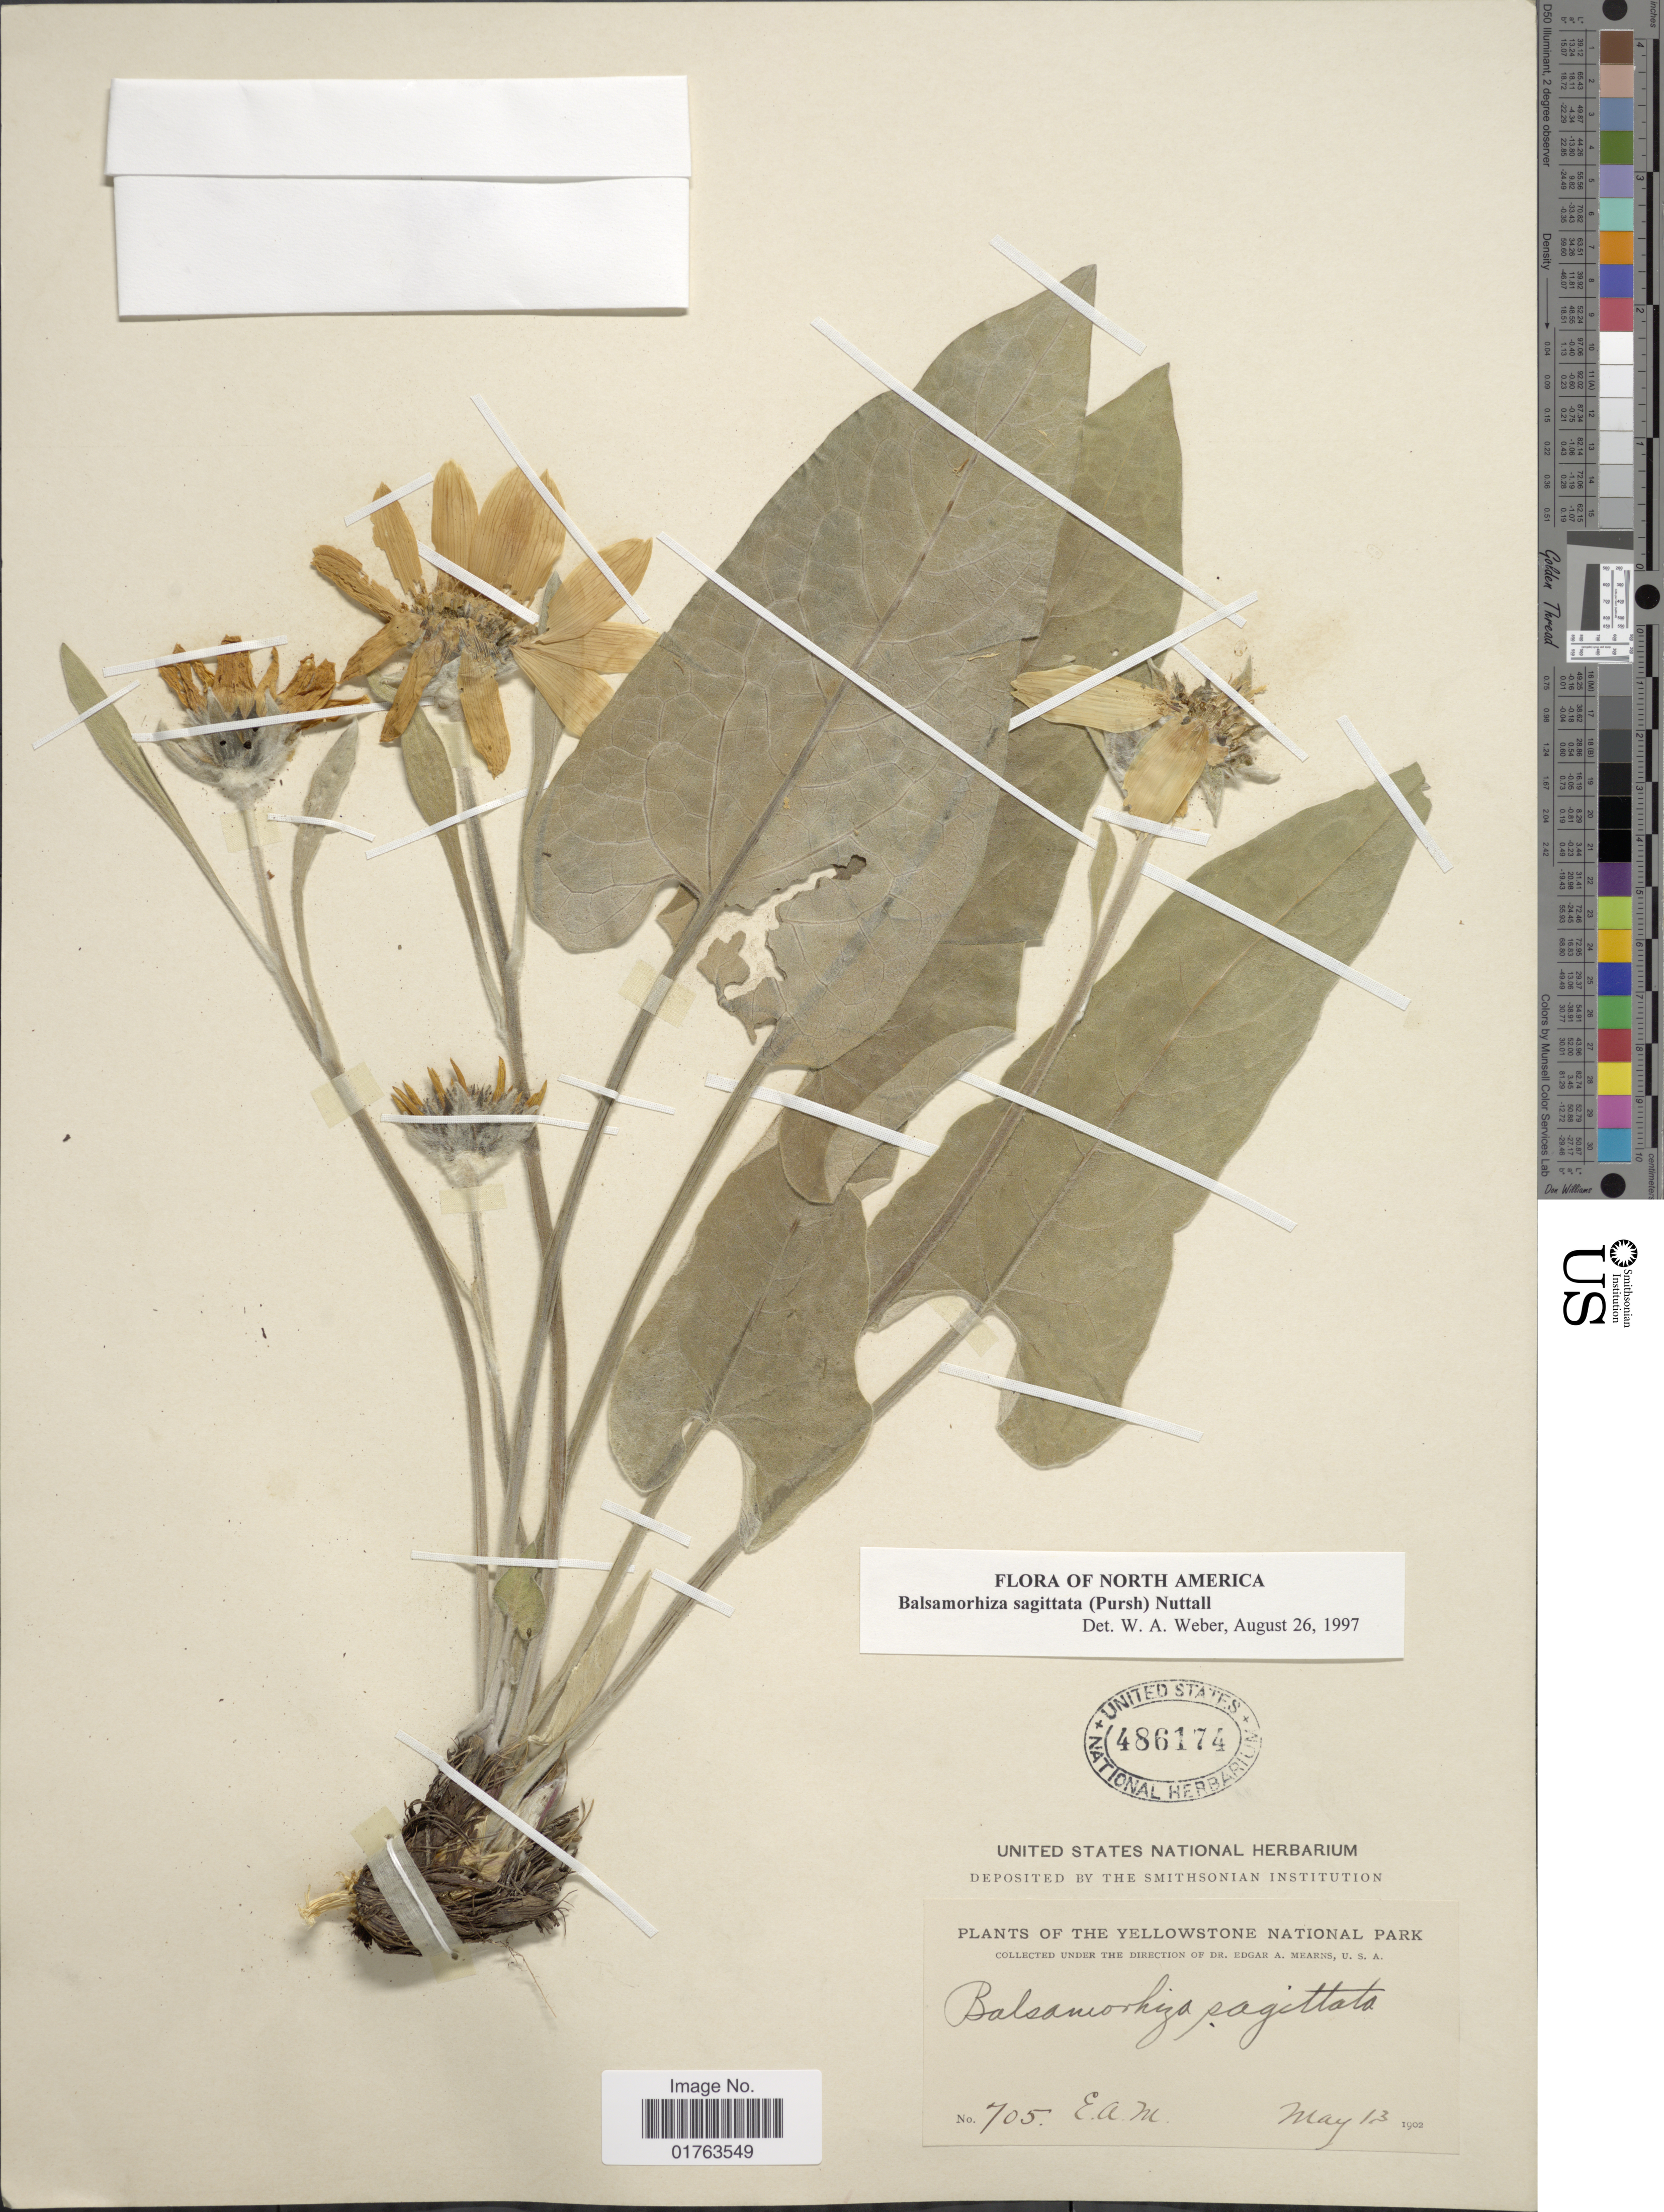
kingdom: Plantae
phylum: Tracheophyta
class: Magnoliopsida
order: Asterales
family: Asteraceae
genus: Balsamorhiza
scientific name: Balsamorhiza sagittata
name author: (Pursh) Nutt.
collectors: E. A. Mearns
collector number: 705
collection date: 1902-05-13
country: United States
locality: The Yellowstone National Park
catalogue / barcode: US 486174